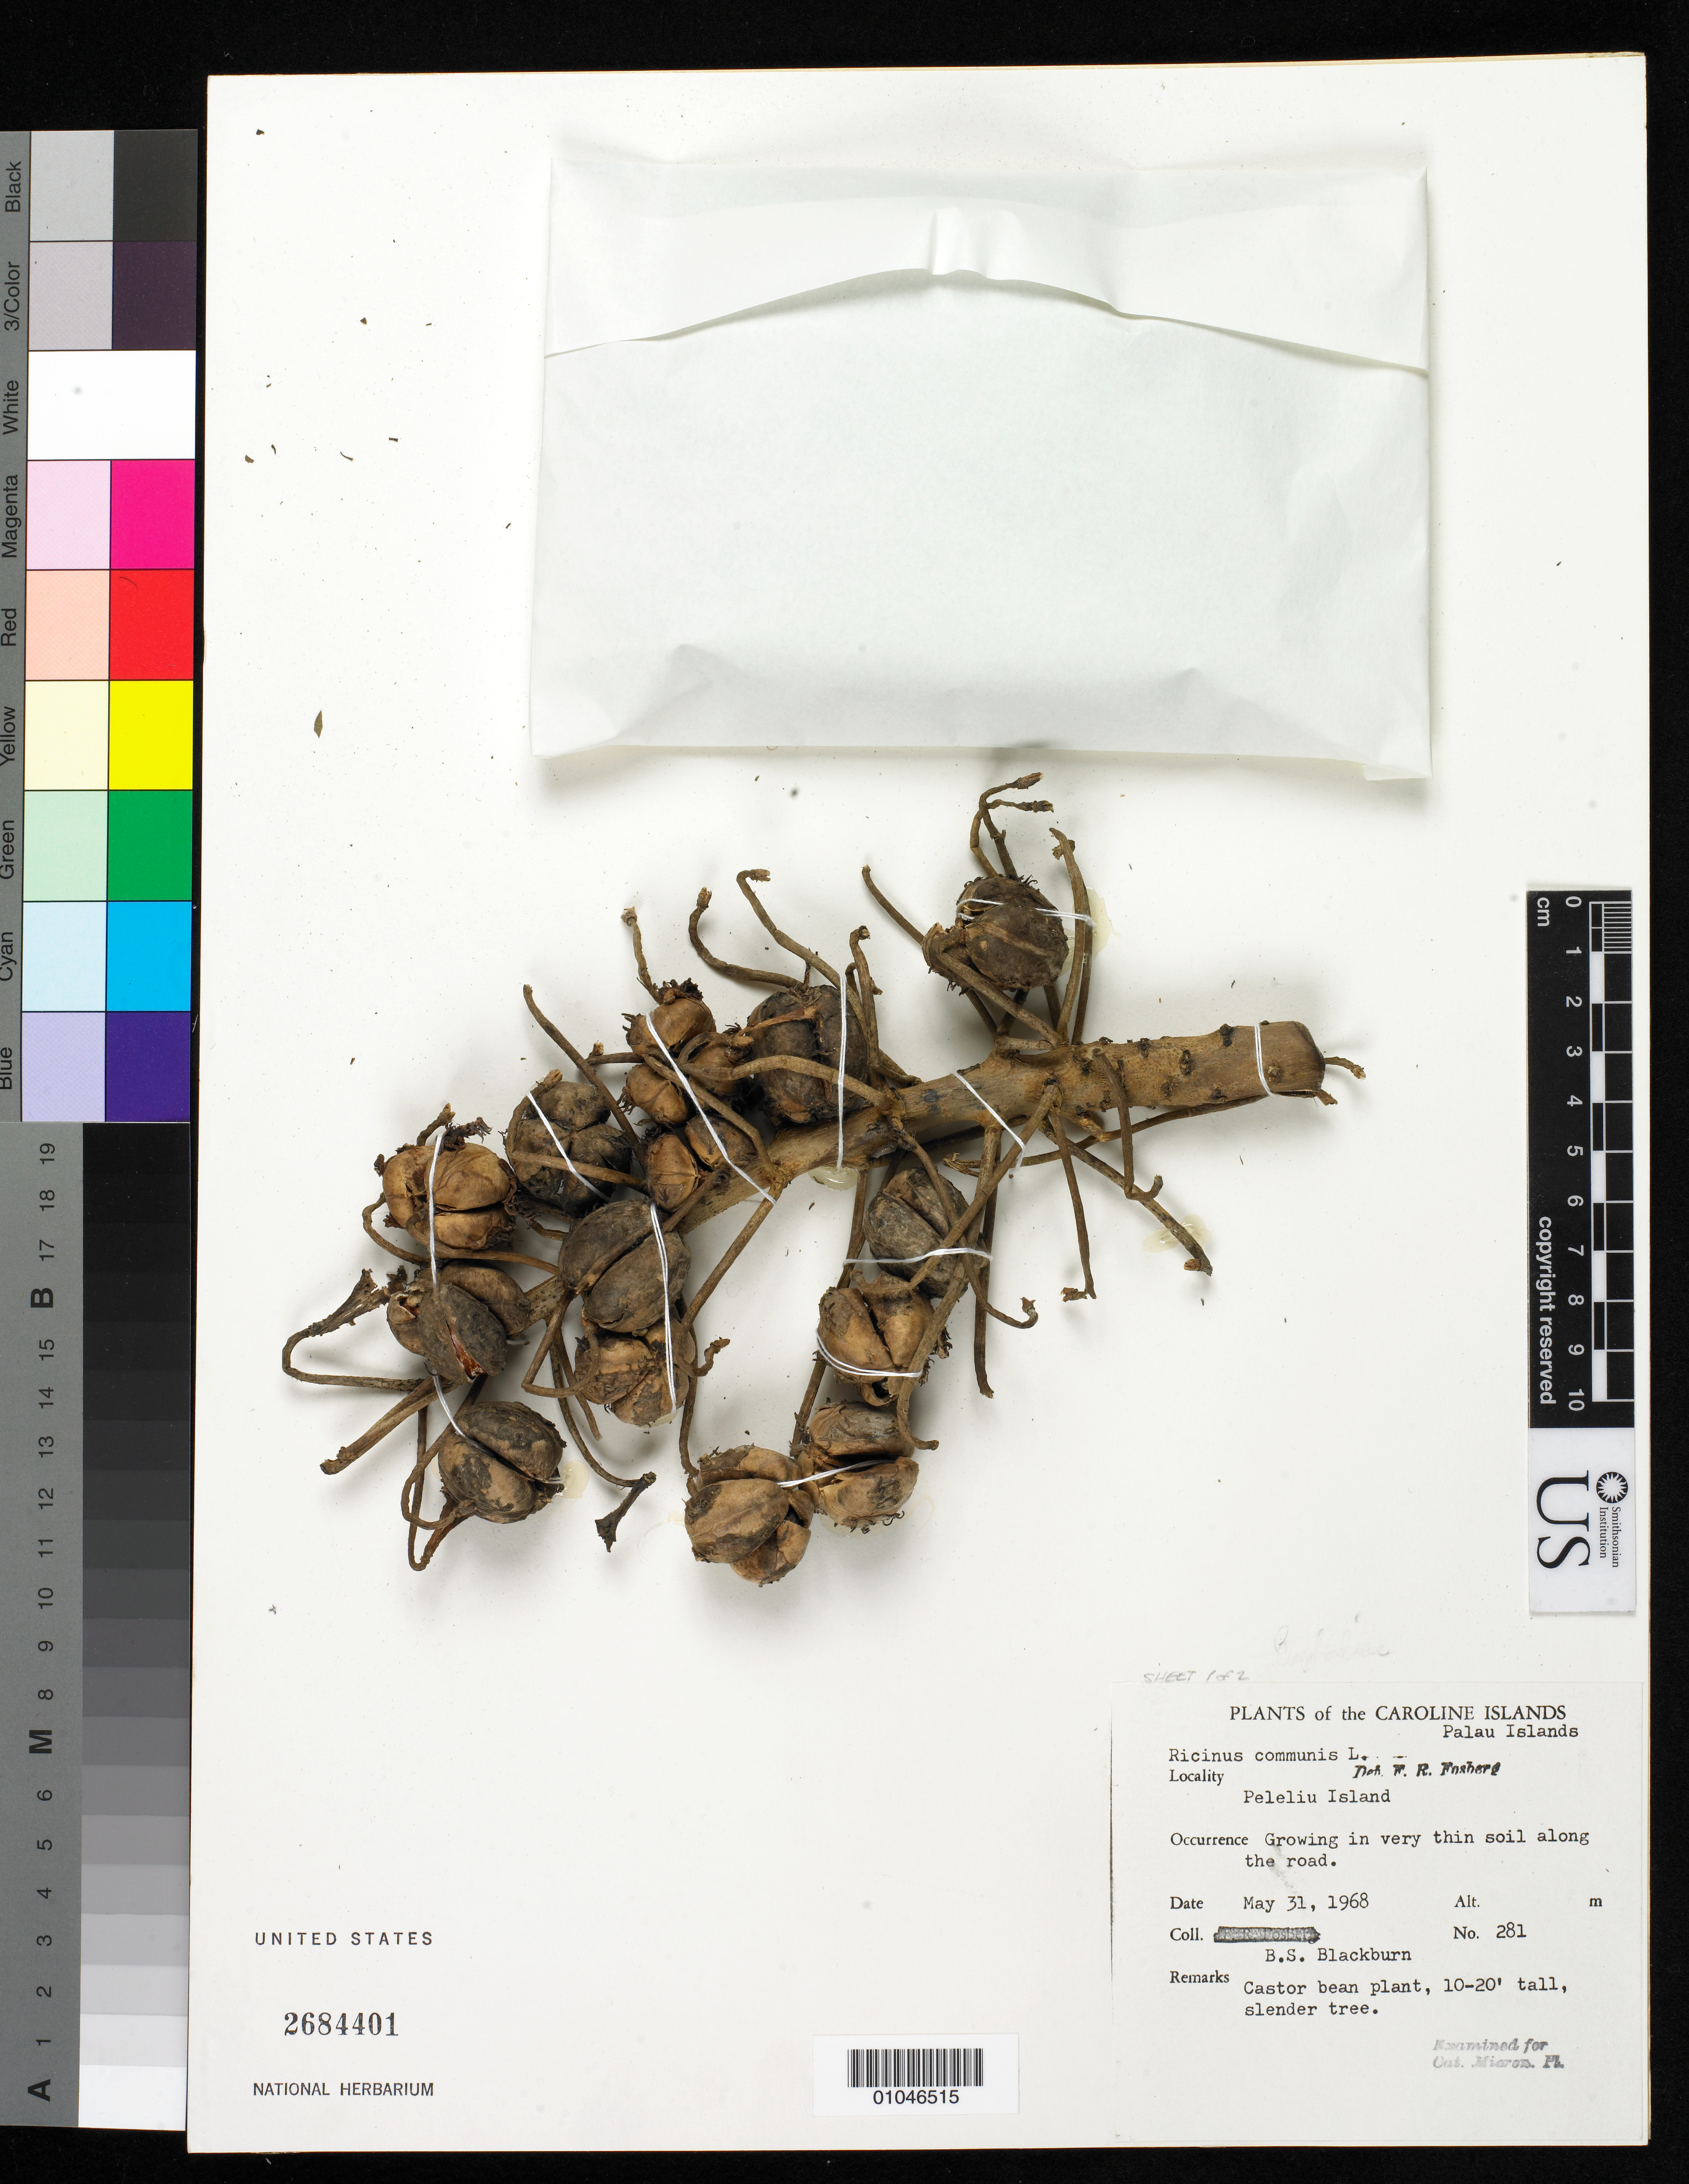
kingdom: Plantae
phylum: Tracheophyta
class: Magnoliopsida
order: Malpighiales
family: Euphorbiaceae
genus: Ricinus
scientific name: Ricinus communis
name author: L.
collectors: B. S. Blackburn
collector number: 281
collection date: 1968-05-31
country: Palau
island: Beliliou [Peleliu]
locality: Peleliu Island, Palau Islands,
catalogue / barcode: US 2684401